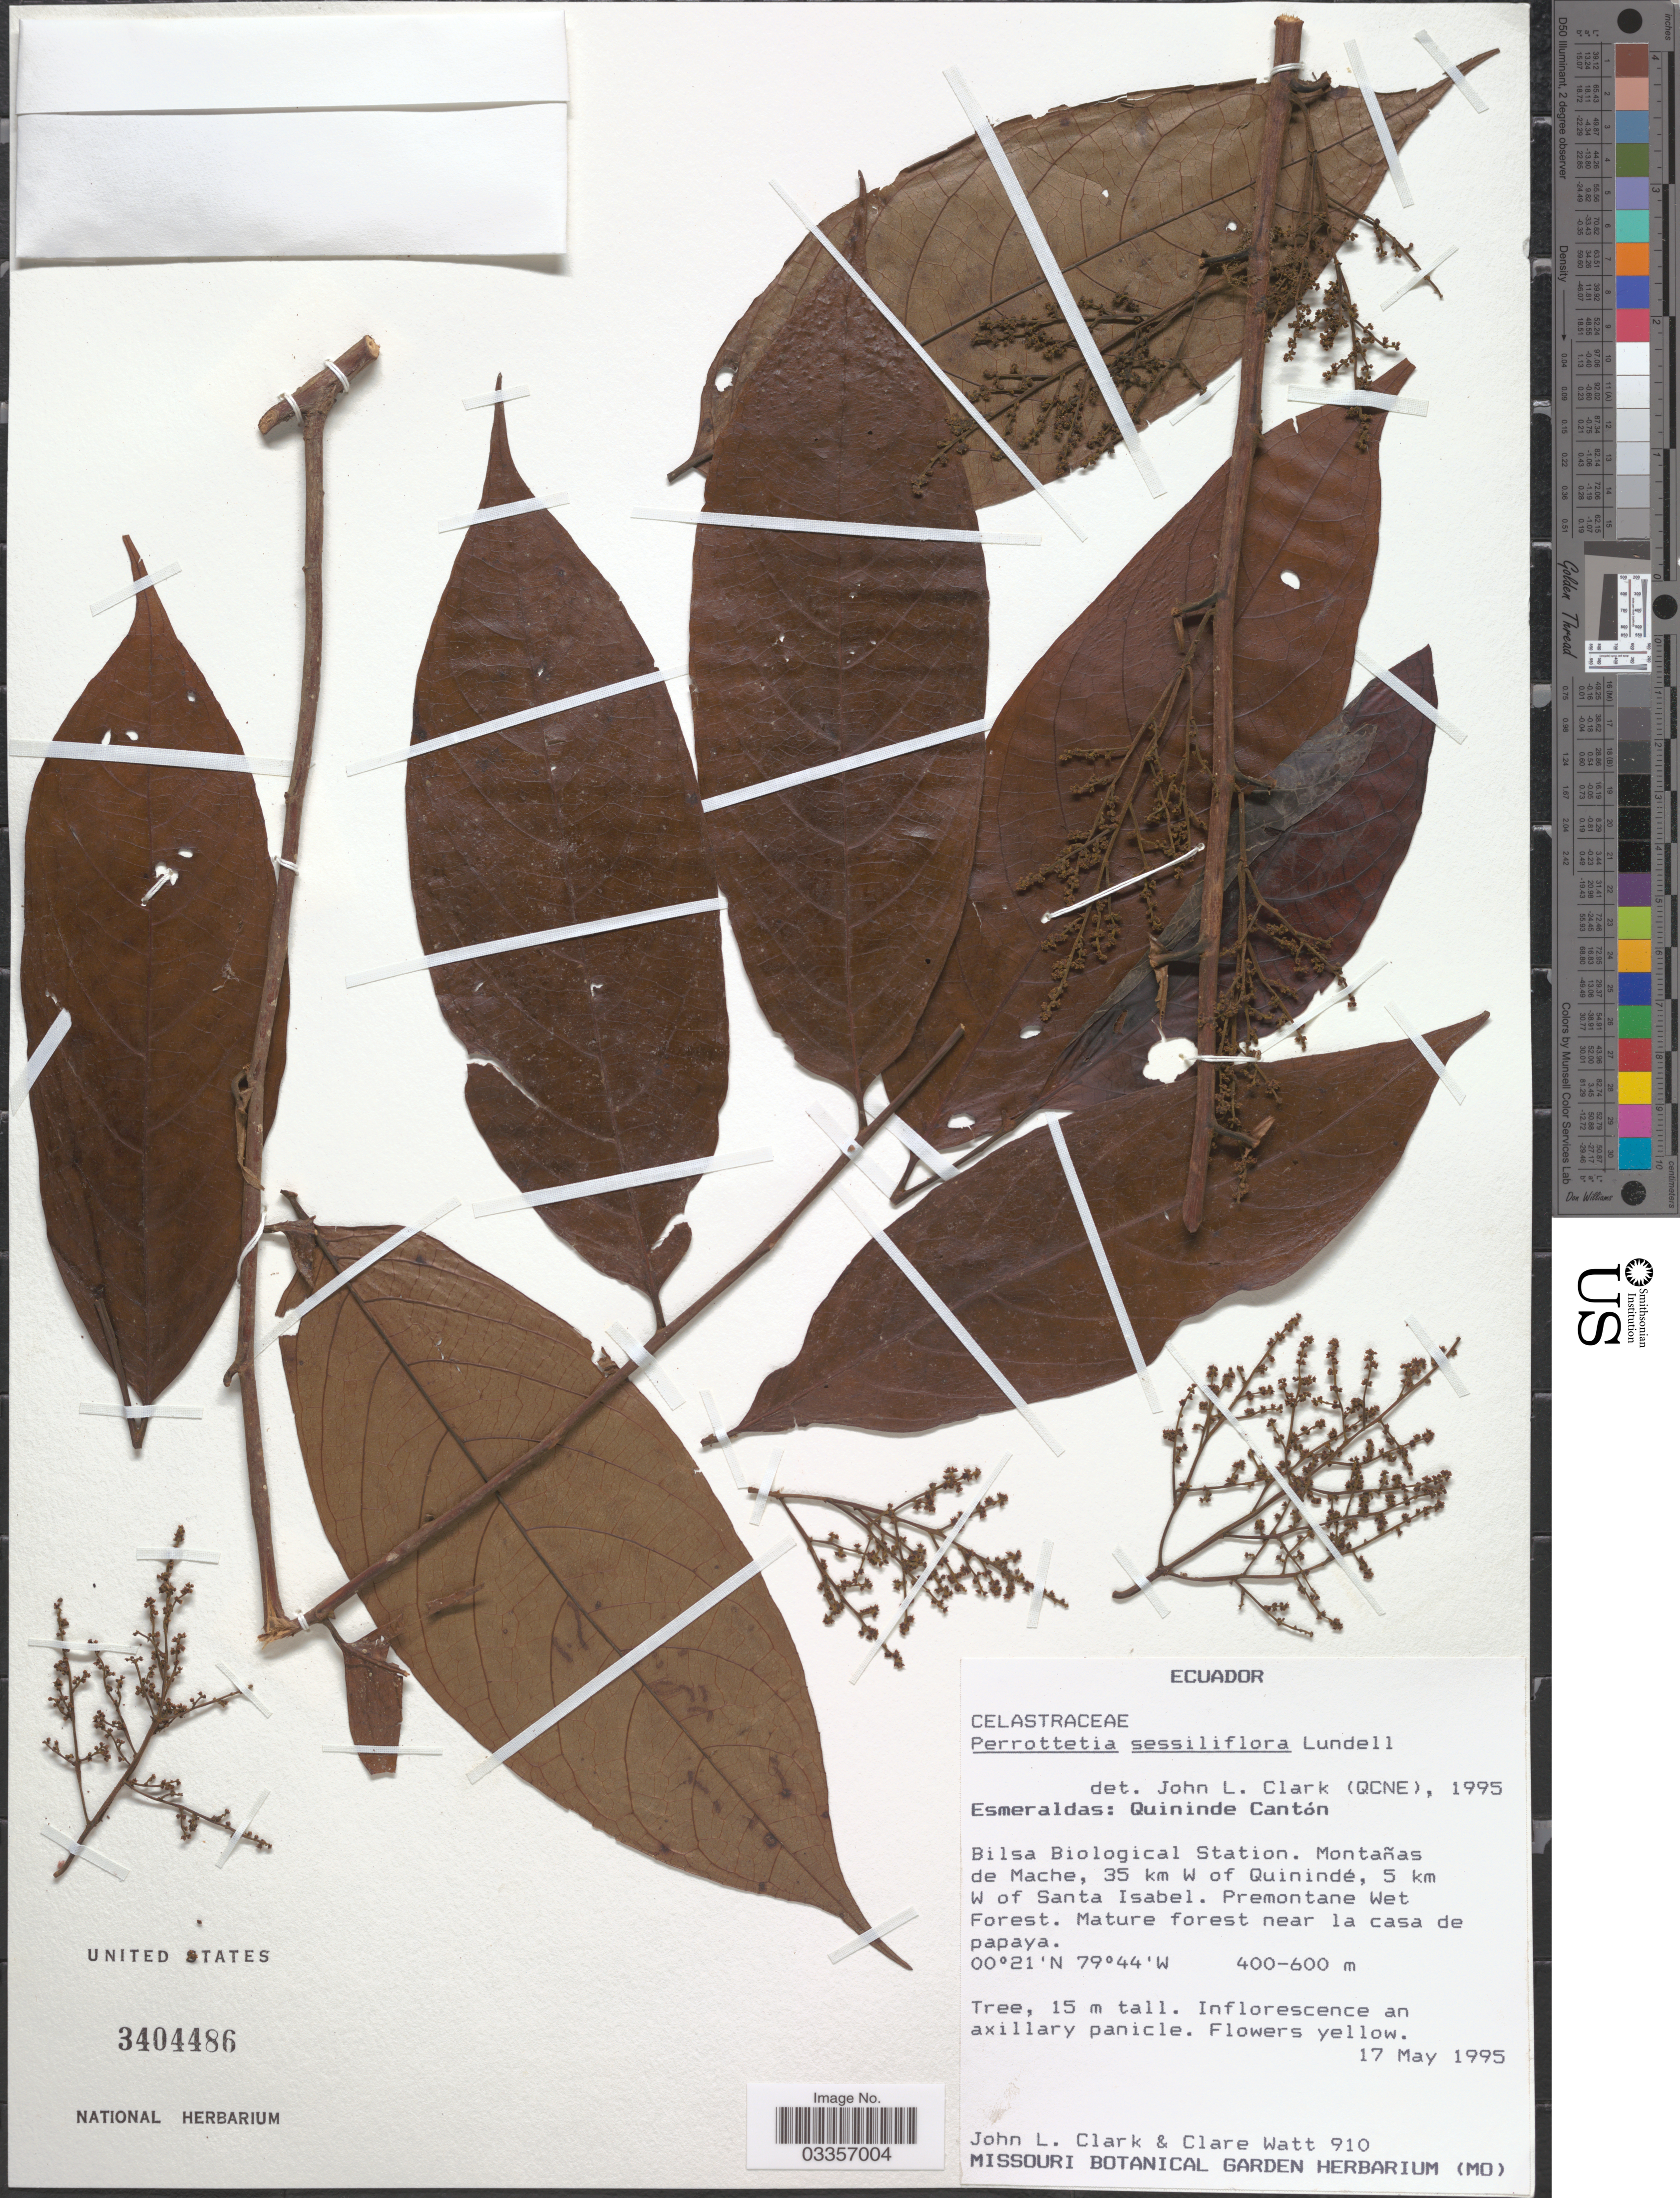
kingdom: Plantae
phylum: Tracheophyta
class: Magnoliopsida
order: Huerteales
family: Dipentodontaceae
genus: Perrottetia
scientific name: Perrottetia sessiliflora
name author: Lundell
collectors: J. L. Clark & C. Watt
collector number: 910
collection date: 1995-05-17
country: Ecuador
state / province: Esmeraldas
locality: Quininde Cantón. Bilsa Biological Station. Montañas de Mache, 35 km W of Quinindé, 5 km W of Santa Isabel. Mature forest near la casa de papaya.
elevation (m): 400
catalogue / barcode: US 3404486